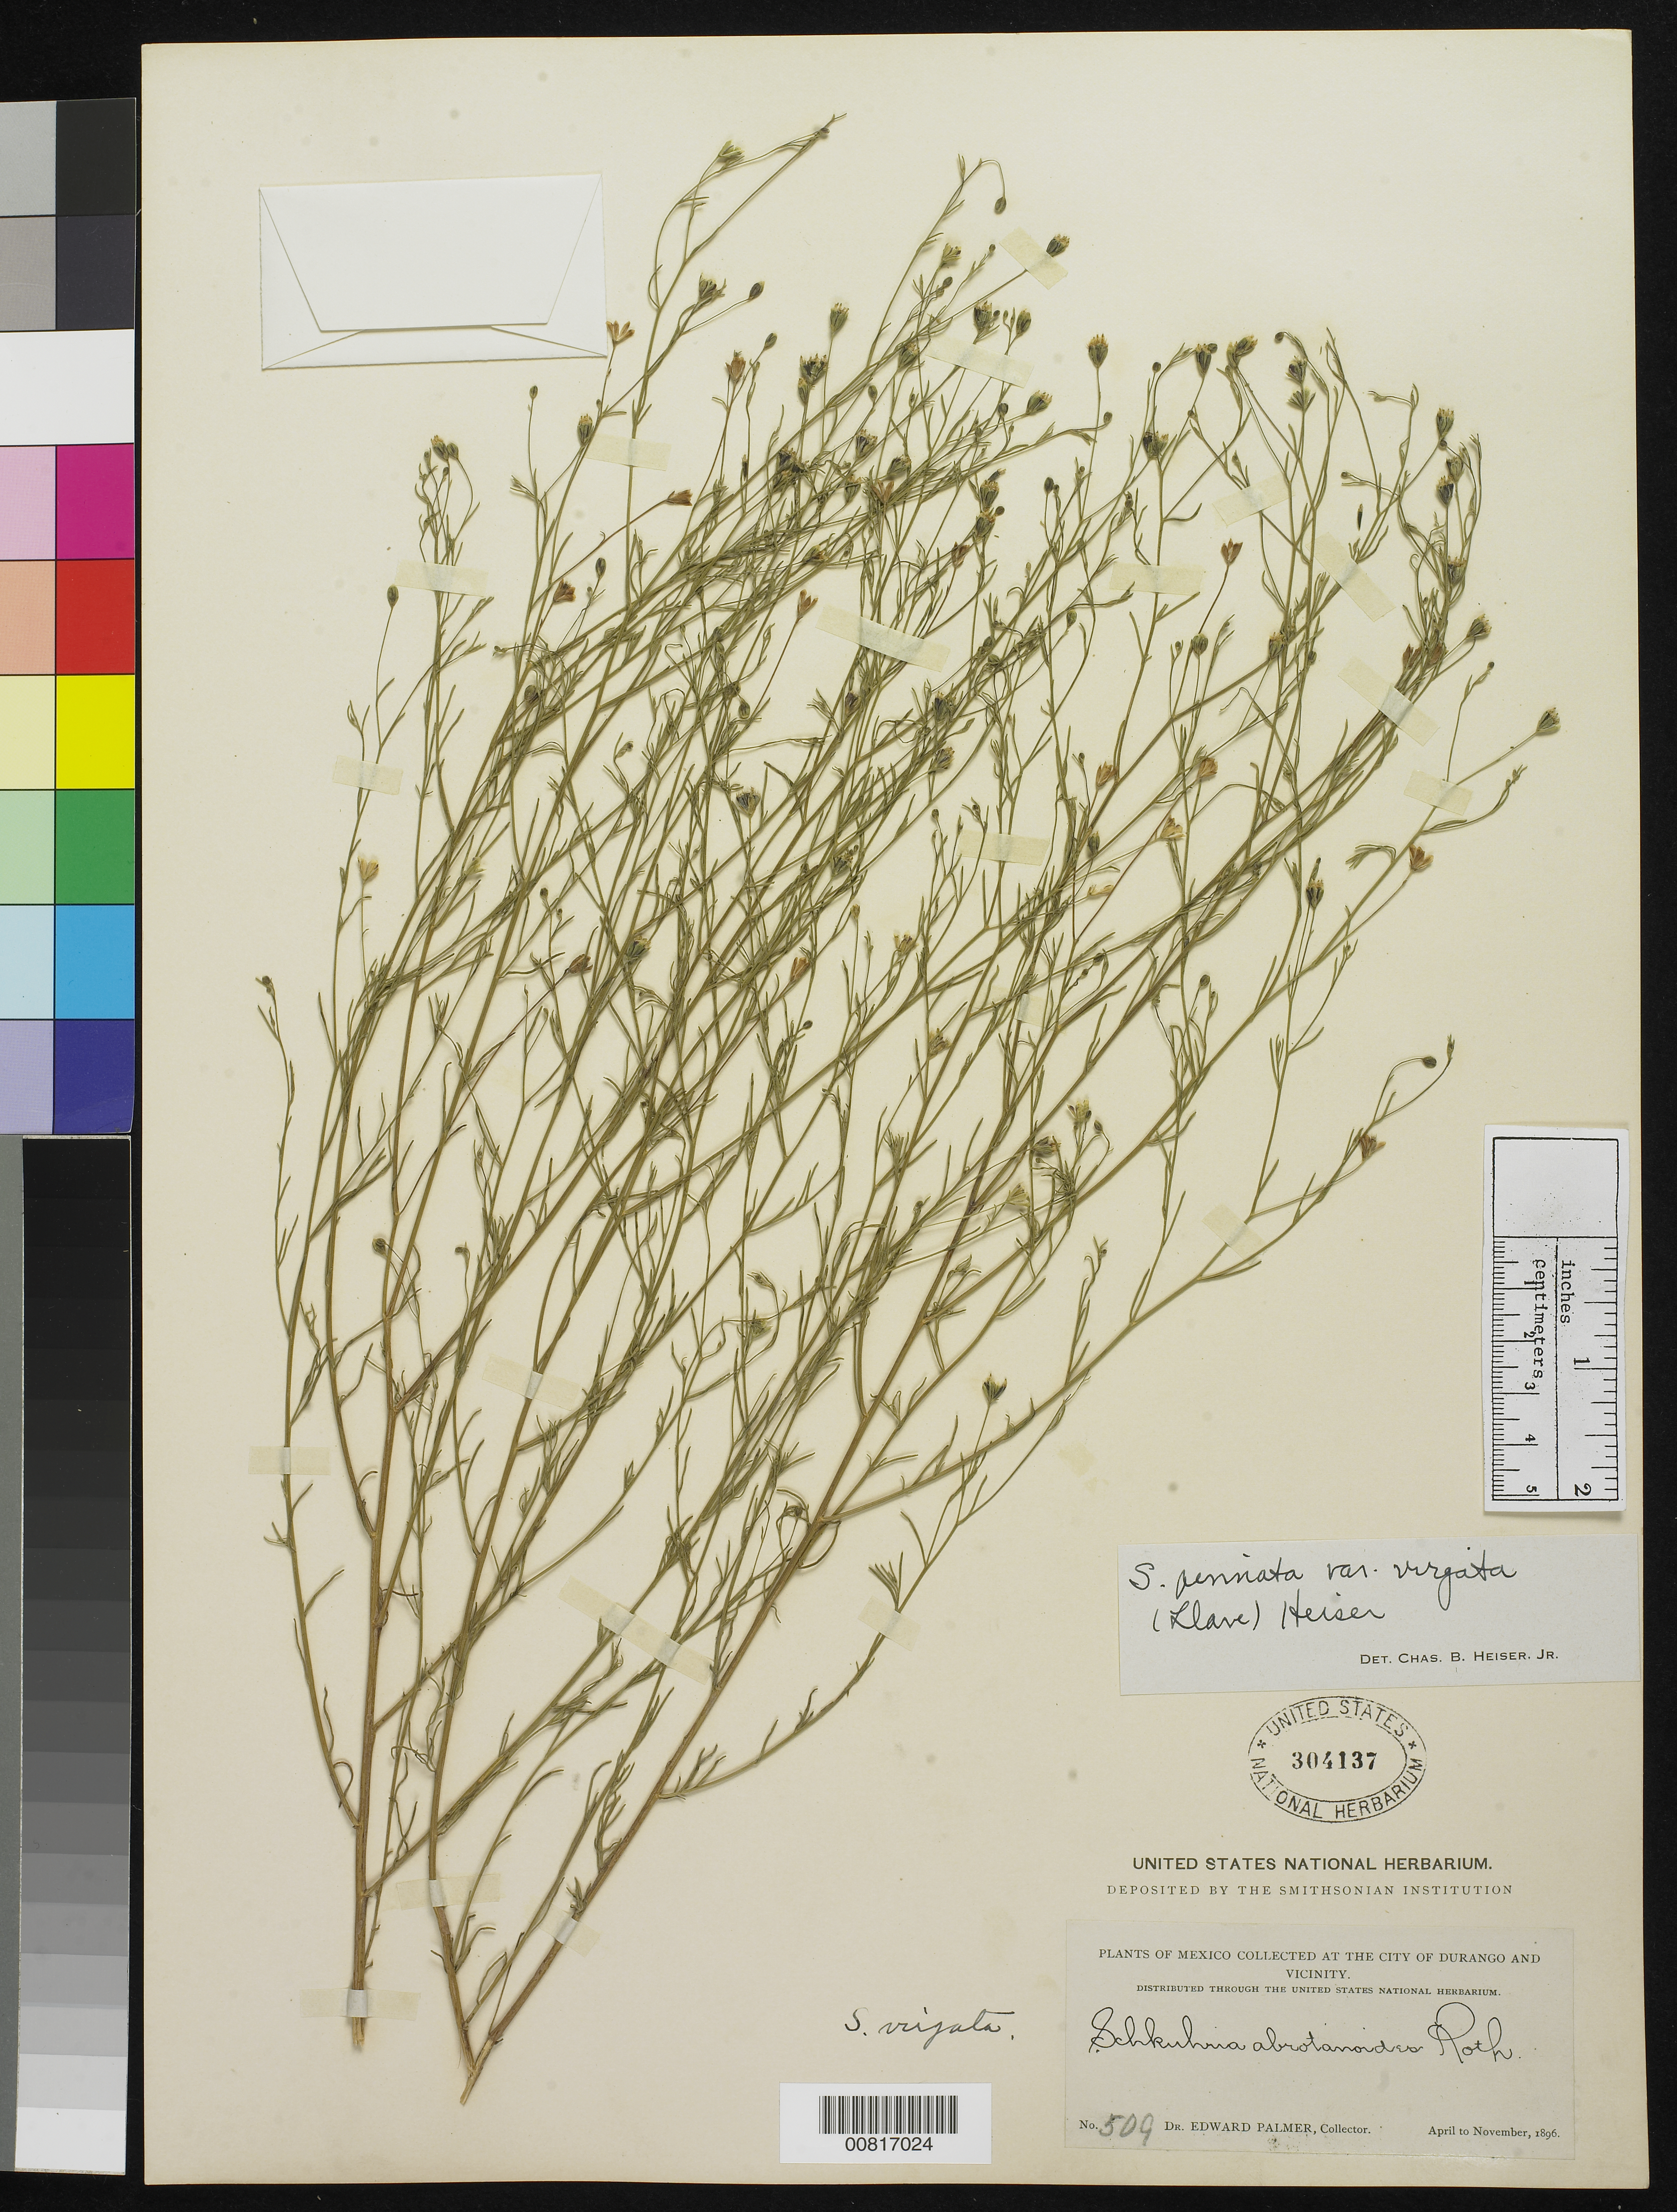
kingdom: Plantae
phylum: Tracheophyta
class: Magnoliopsida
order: Asterales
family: Asteraceae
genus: Schkuhria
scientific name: Schkuhria pinnata var. virgata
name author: (La Llave ex La Llave) Heiser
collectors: E. Palmer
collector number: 509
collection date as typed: Apr 1896 to -- Nov 1896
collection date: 1896-04/1896-11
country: Mexico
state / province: Durango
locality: City of Durango and vicinity.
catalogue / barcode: US 304137